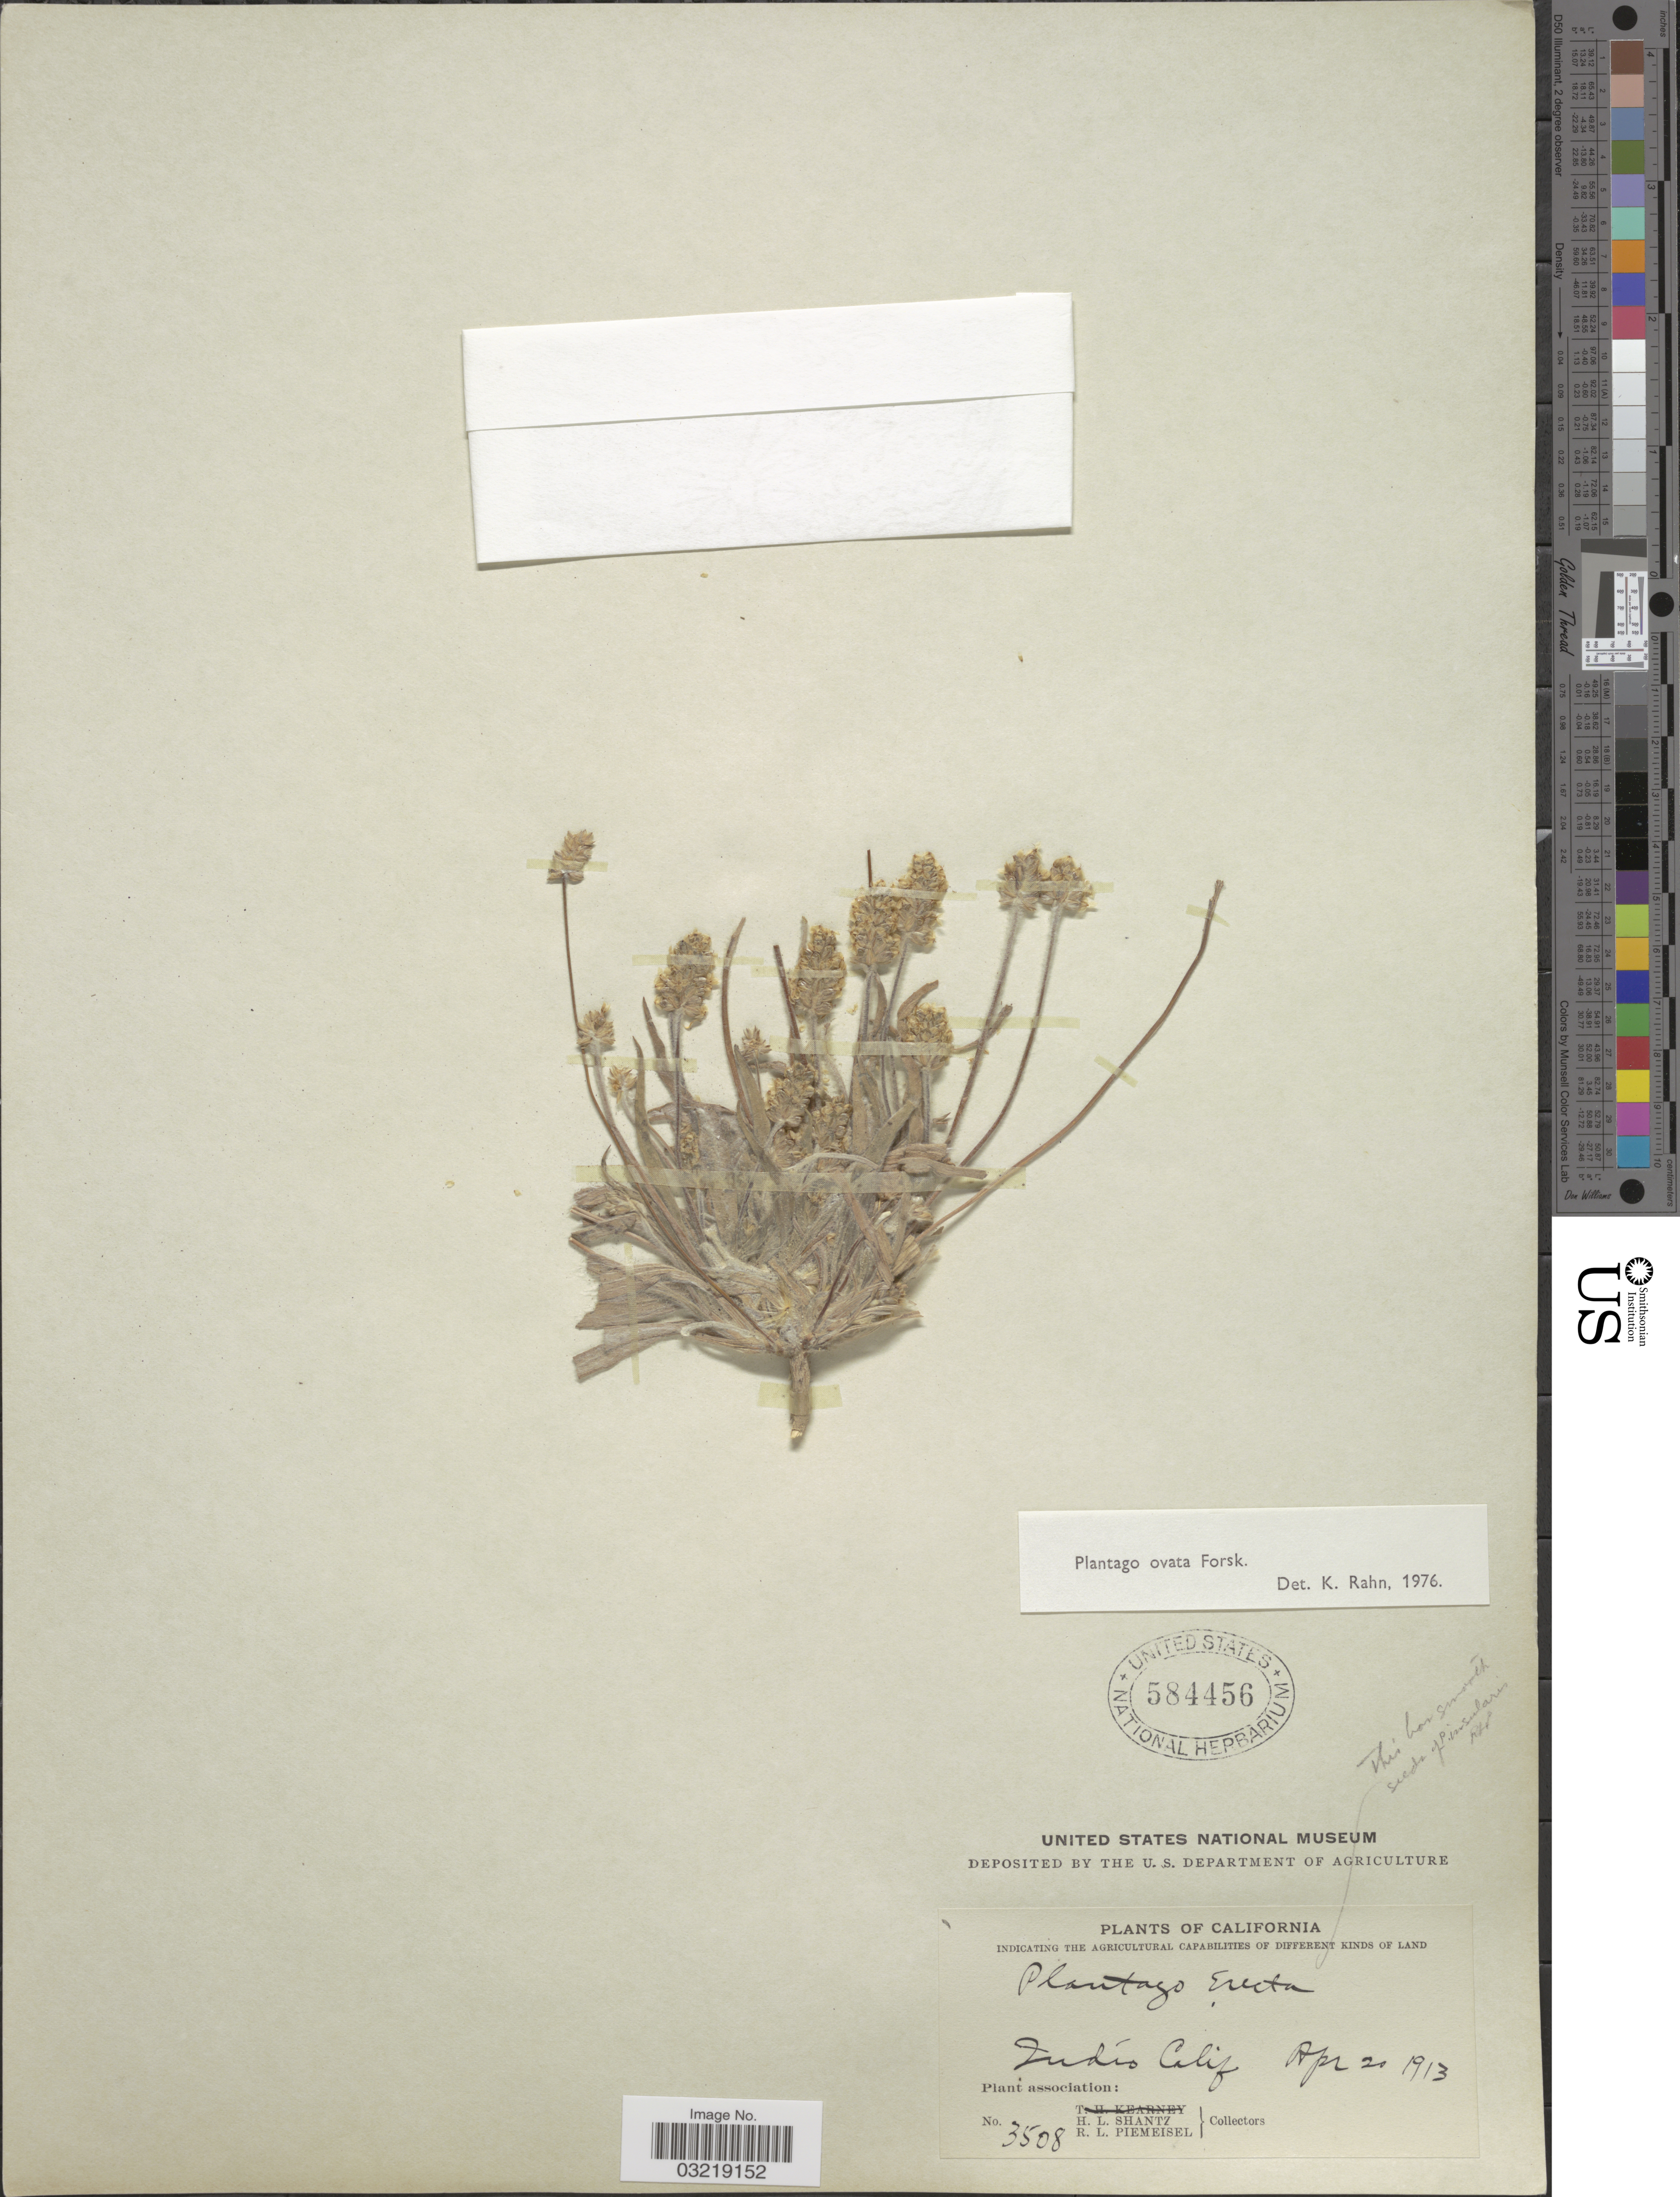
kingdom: Plantae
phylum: Tracheophyta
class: Magnoliopsida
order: Lamiales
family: Plantaginaceae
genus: Plantago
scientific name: Plantago ovata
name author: Forssk.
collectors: H. Shantz & R. L. Piemeisel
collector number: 3508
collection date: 1913-04-20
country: United States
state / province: California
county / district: Riverside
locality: Indio.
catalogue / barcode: US 584456